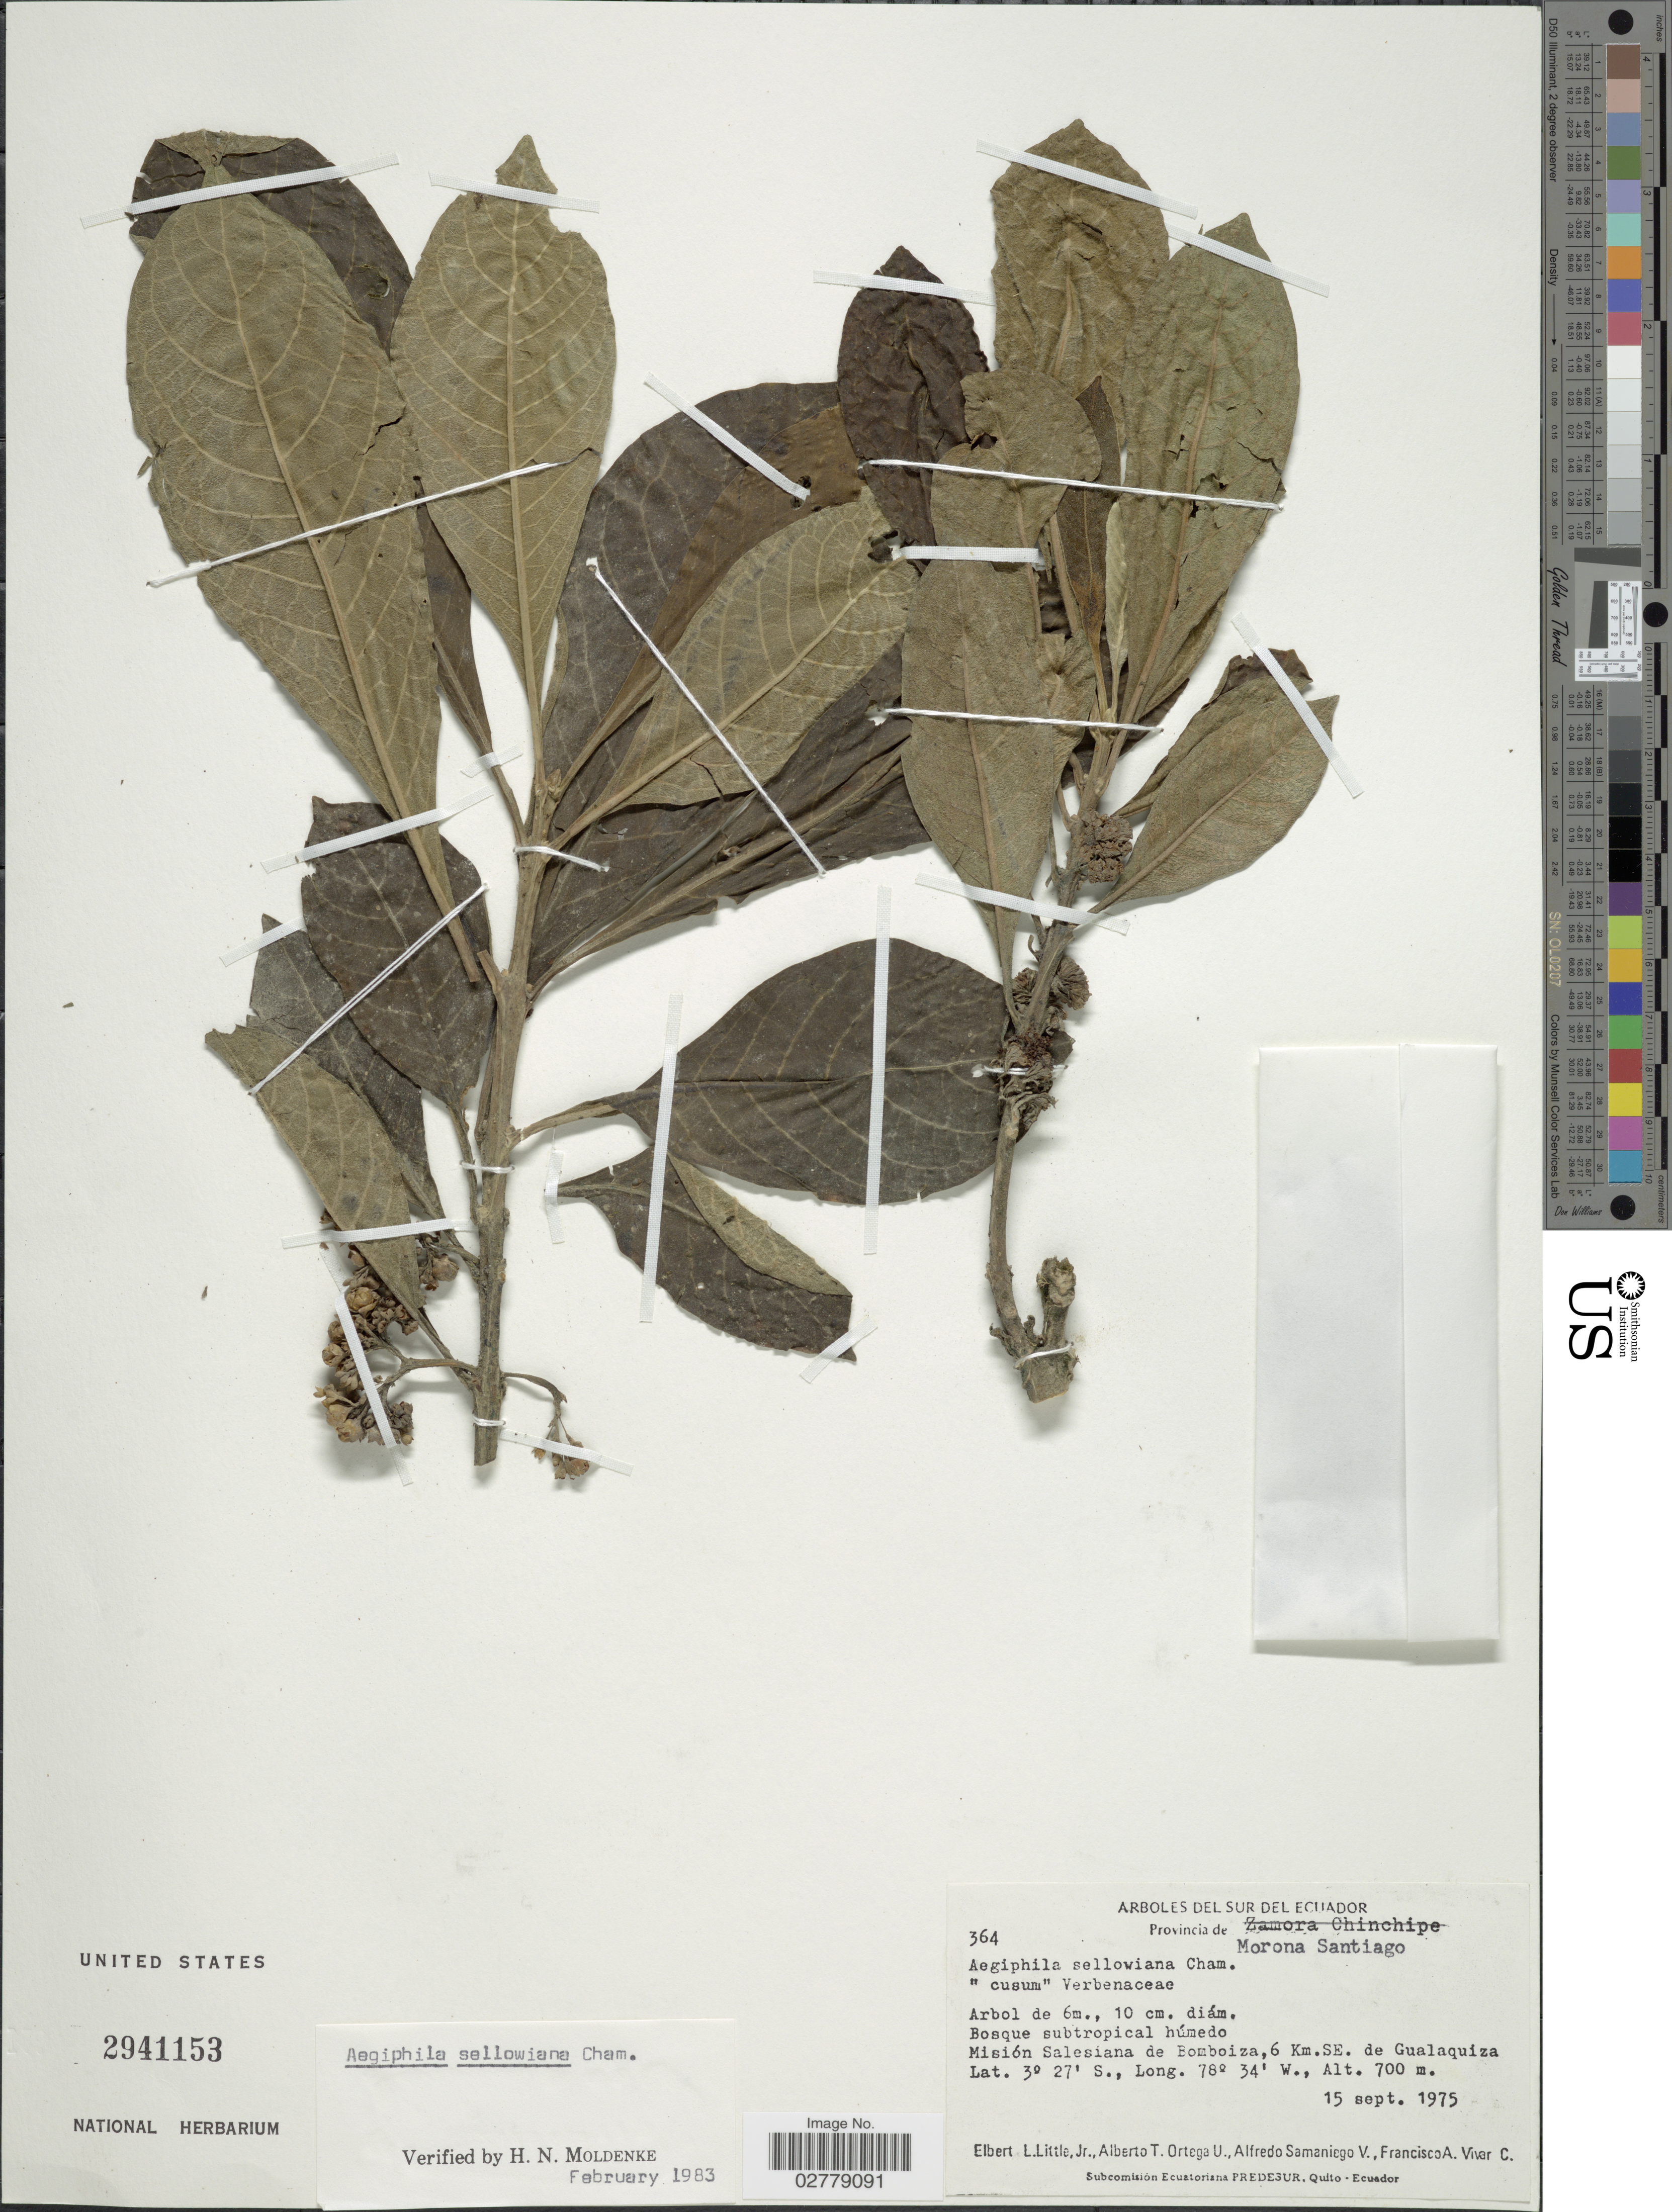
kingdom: Plantae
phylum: Tracheophyta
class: Magnoliopsida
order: Lamiales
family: Lamiaceae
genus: Aegiphila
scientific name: Aegiphila sellowiana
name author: Cham.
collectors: E. L. Little, A. T. Ortega U., A. V. Samaniego & F. A. Vivar C.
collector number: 364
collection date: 1975-09-15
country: Ecuador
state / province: Morona-Santiago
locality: Misión Salesiana de Bomboiza, 6 Km. SE. de Gualaquiza.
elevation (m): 700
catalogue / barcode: US 2941153